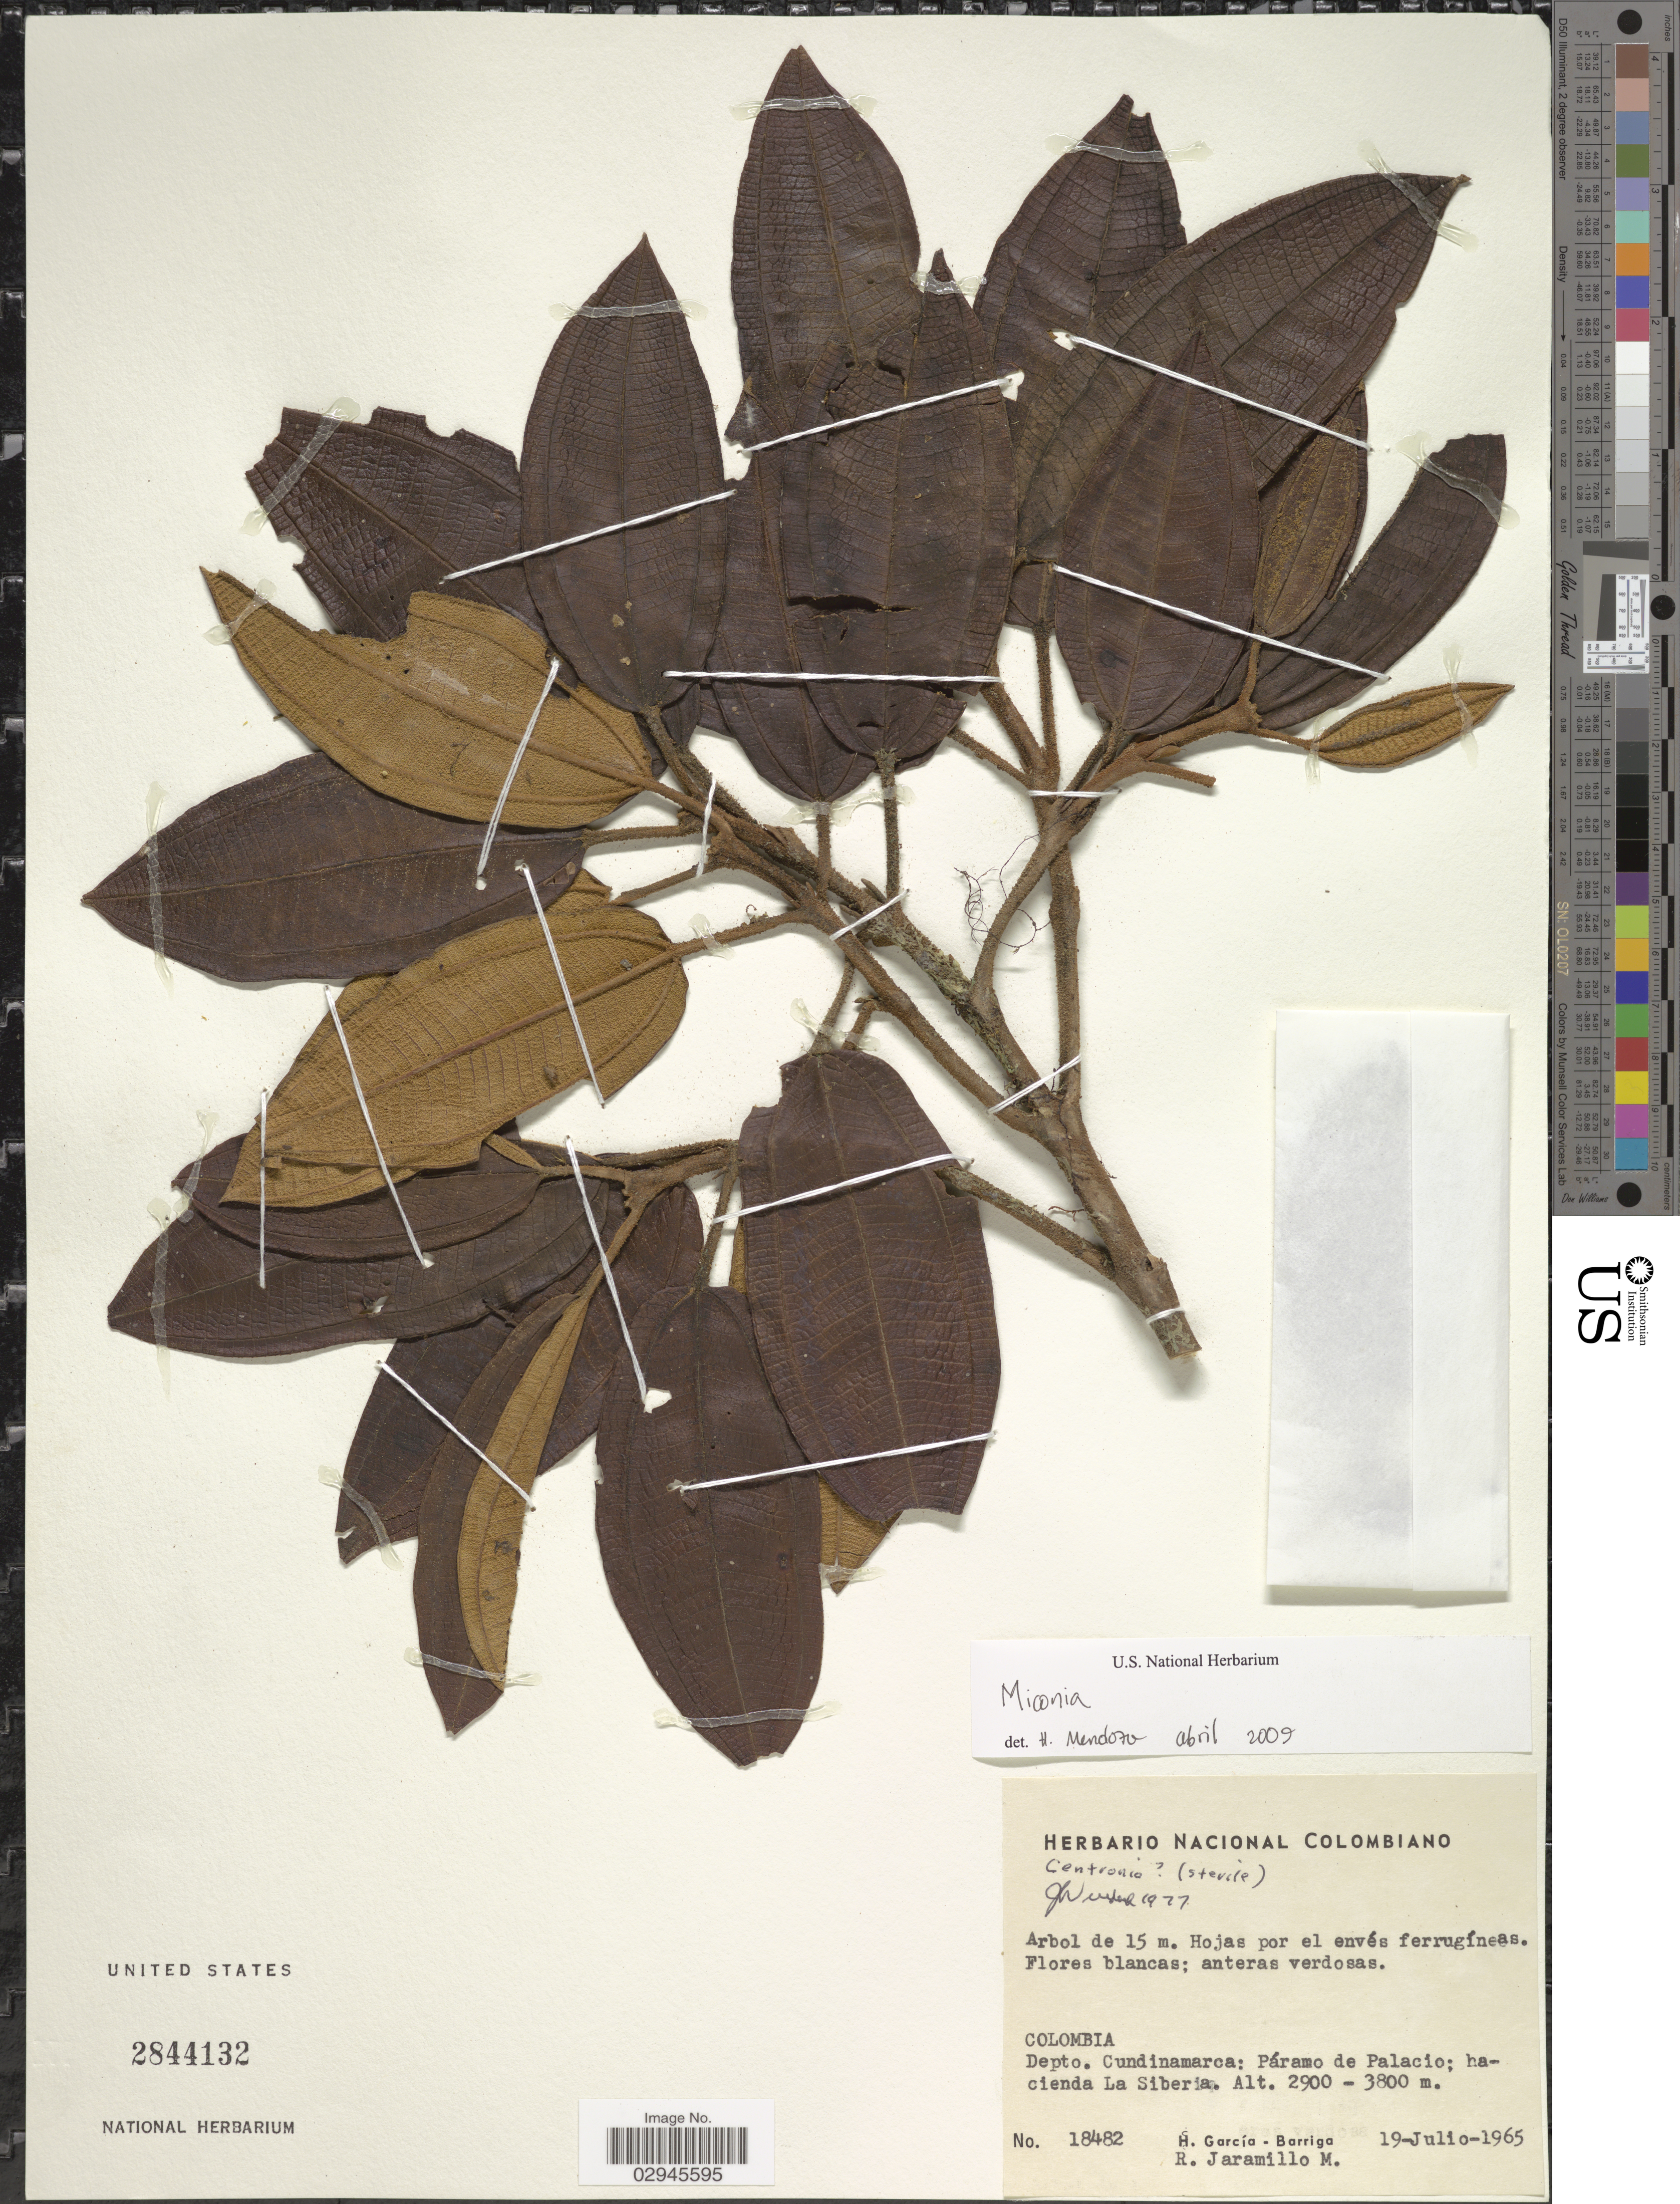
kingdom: Plantae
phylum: Tracheophyta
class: Magnoliopsida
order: Myrtales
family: Melastomataceae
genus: Miconia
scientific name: Miconia sp.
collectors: H. García Barriga & R. Jaramillo M.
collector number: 18482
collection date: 1965-07-19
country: Colombia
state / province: Cundinamarca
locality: Depto. Cundinamarca: Páramo de Palacio; hacienda La Siberia.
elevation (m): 2900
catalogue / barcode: US 2844132